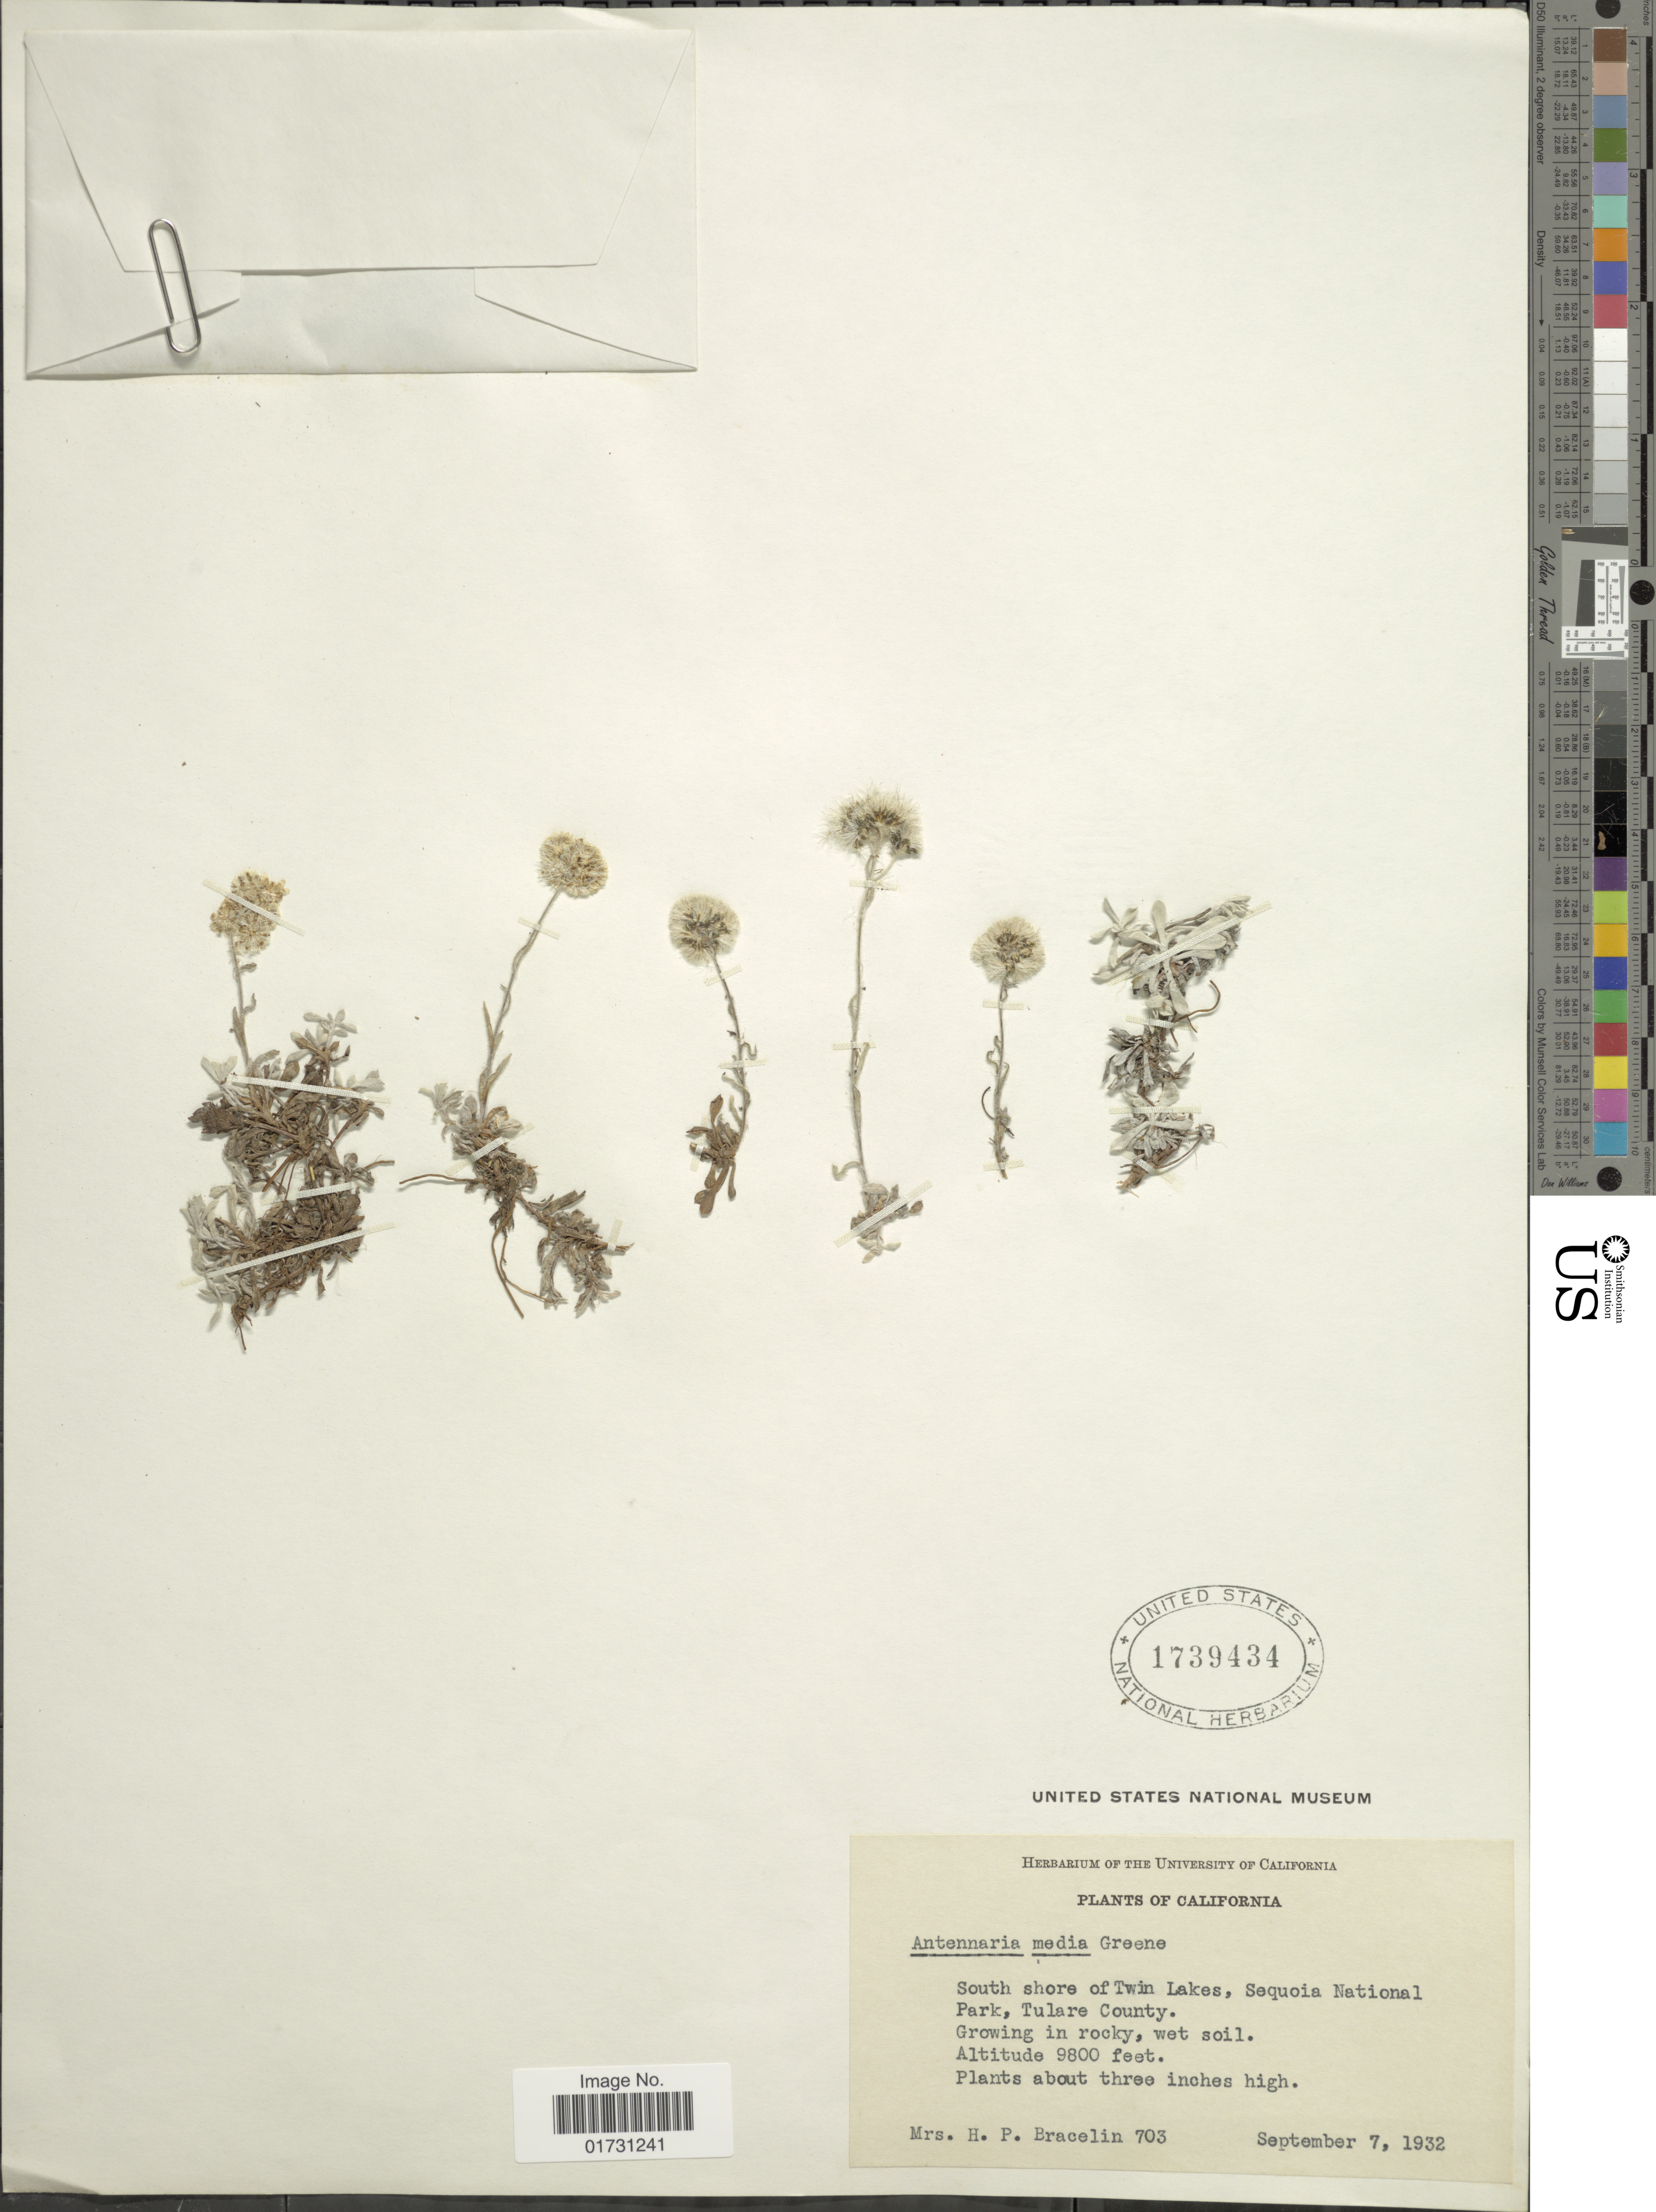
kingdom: Plantae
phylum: Tracheophyta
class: Magnoliopsida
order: Asterales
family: Asteraceae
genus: Antennaria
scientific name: Antennaria media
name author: Greene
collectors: H. Bracelin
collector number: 703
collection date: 1932-09-07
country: United States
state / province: California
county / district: Tulare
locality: South shore of Twin Lakes, Sequoia National Park, Tulare County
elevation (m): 2987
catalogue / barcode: US 1739434